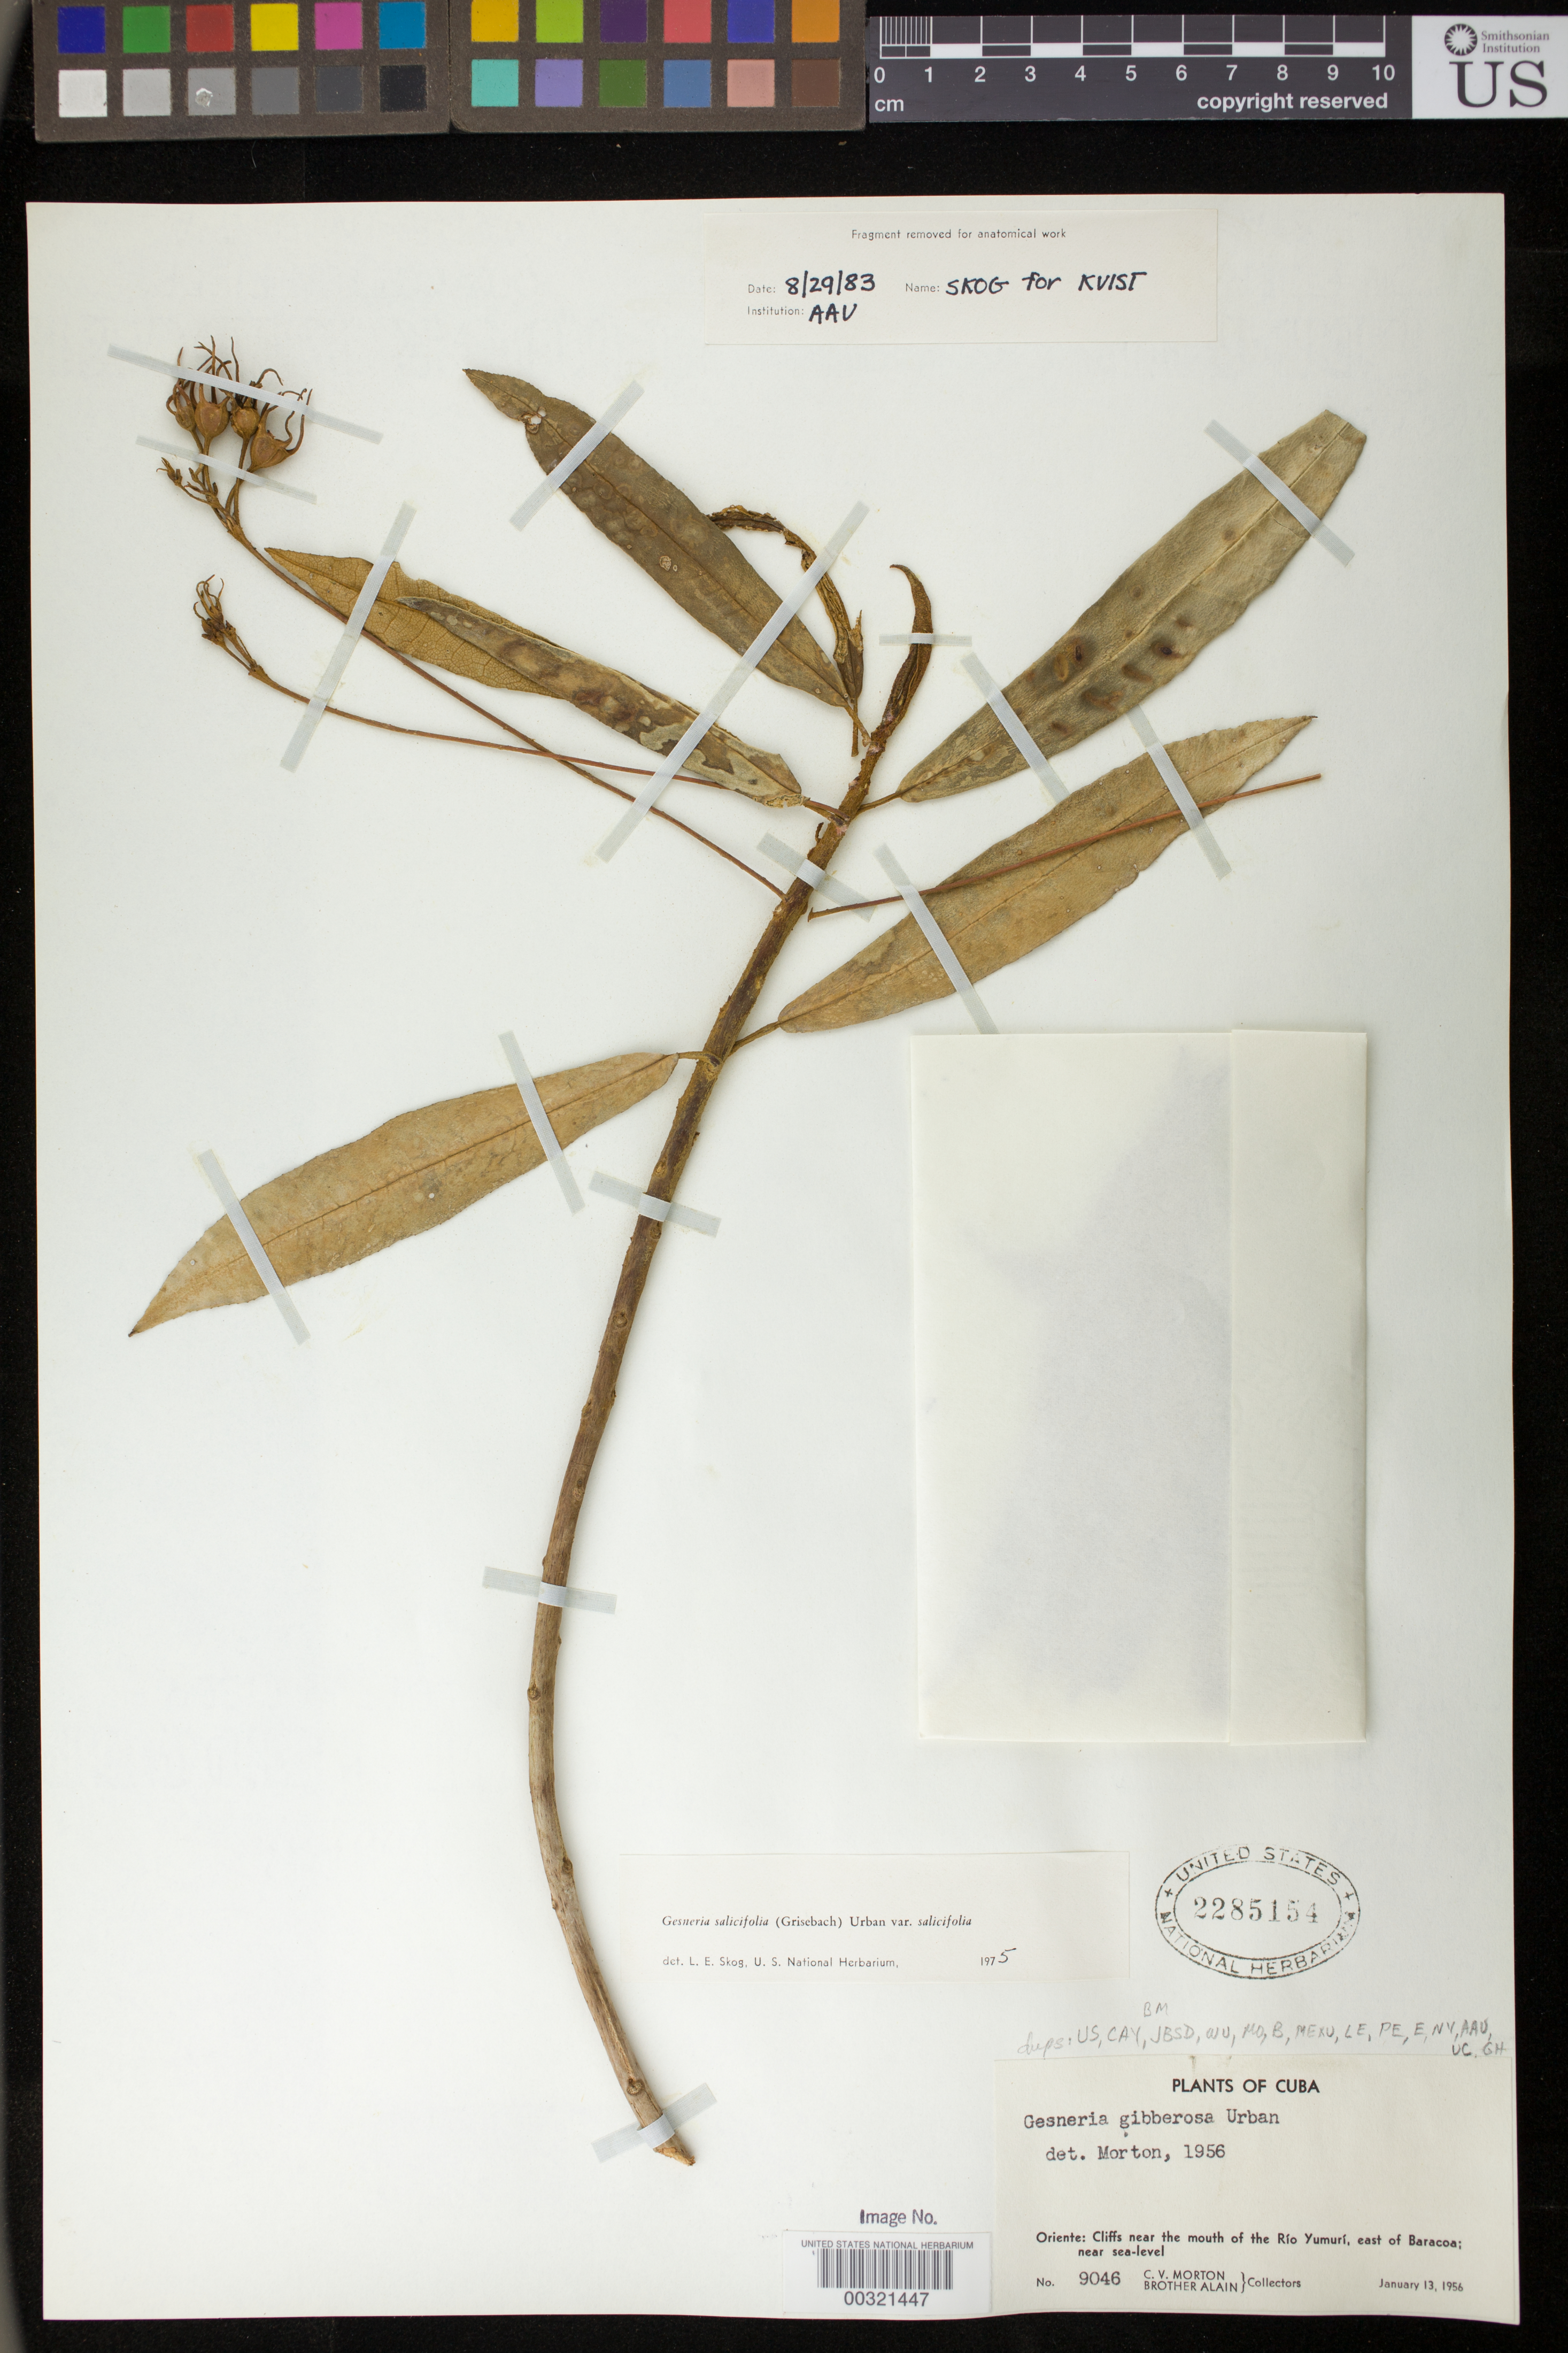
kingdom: Plantae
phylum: Tracheophyta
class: Magnoliopsida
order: Lamiales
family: Gesneriaceae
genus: Gesneria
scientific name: Gesneria salicifolia var. salicifolia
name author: (Griseb.) Urb.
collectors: C. V. Morton & A. H. Liogier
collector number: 9046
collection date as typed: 13 Jan 1956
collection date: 1956-01-13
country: Cuba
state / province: Oriente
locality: Near the mouth of the Rio Yumuri, E of Baracoa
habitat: Cliffs, near sea-level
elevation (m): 0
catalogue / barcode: US 2285154